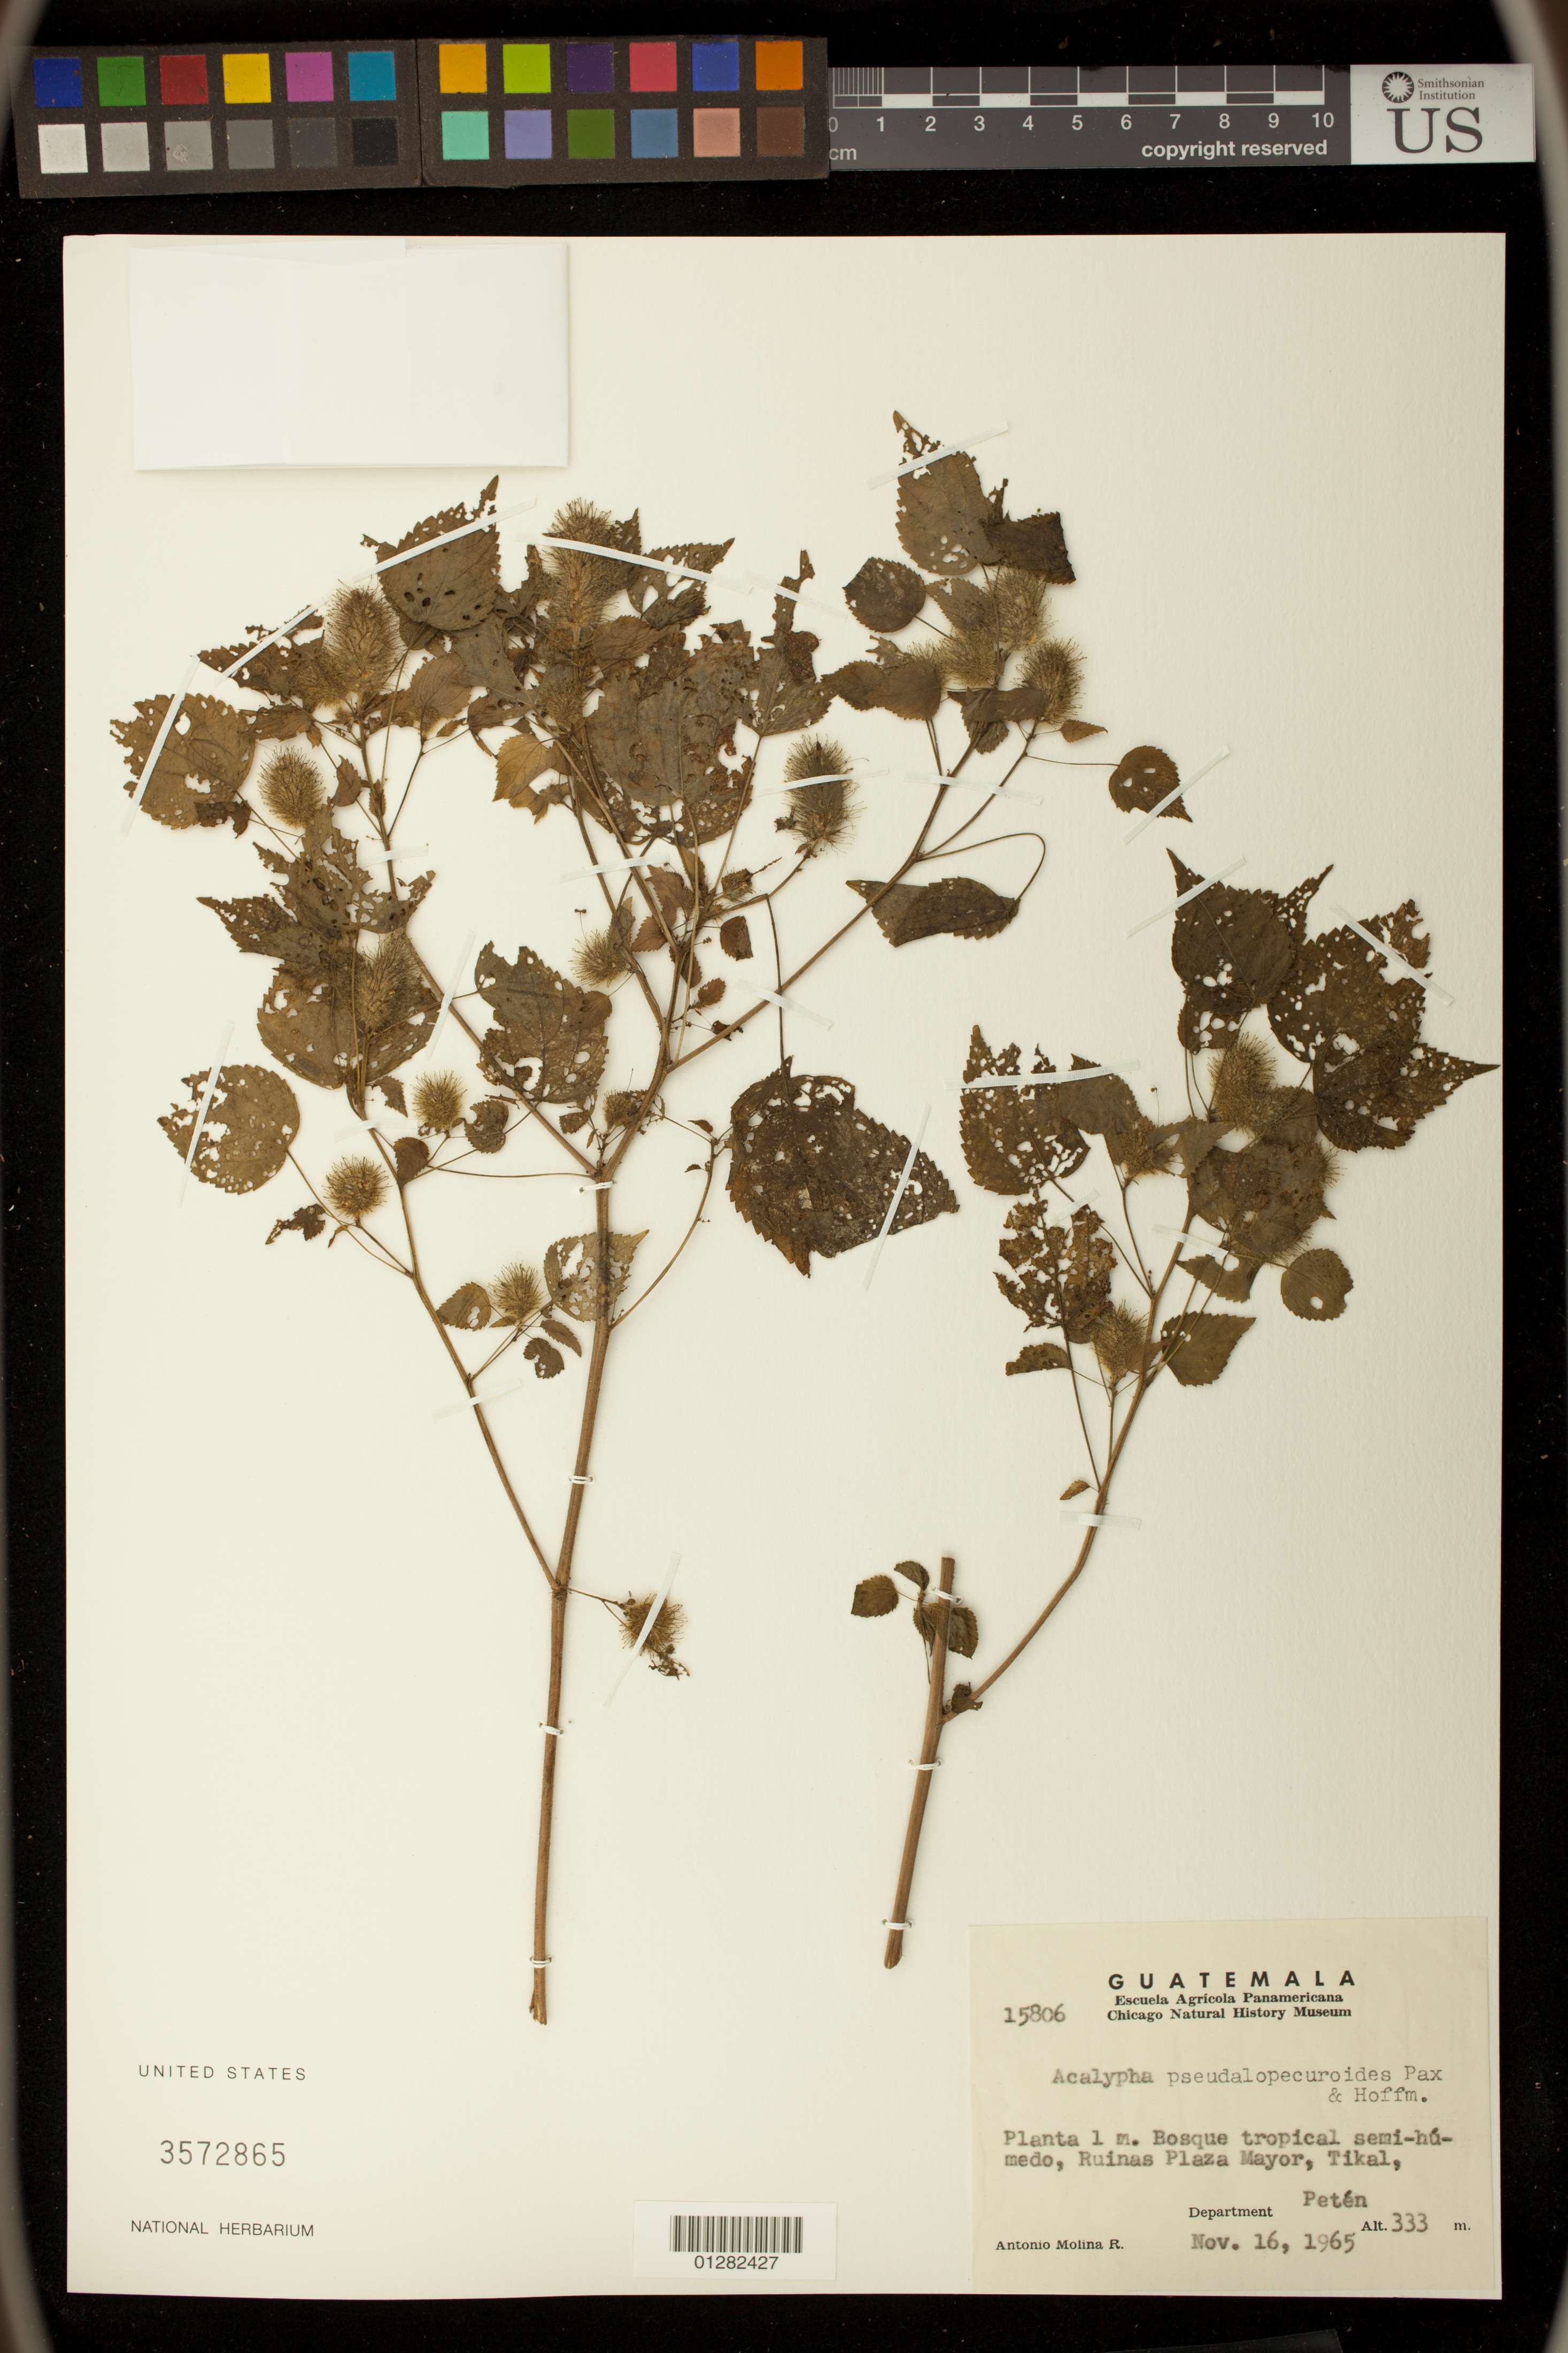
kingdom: Plantae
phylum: Tracheophyta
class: Magnoliopsida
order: Malpighiales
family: Euphorbiaceae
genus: Acalypha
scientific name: Acalypha pseudalopecuroides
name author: Pax & K. Hoffm. in Engl.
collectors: C. R. Orcutt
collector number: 15806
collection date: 1965-11-16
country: Guatemala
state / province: El Petén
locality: Ruinas Plaza Mayor, Tikal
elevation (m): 333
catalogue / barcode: US 3572865